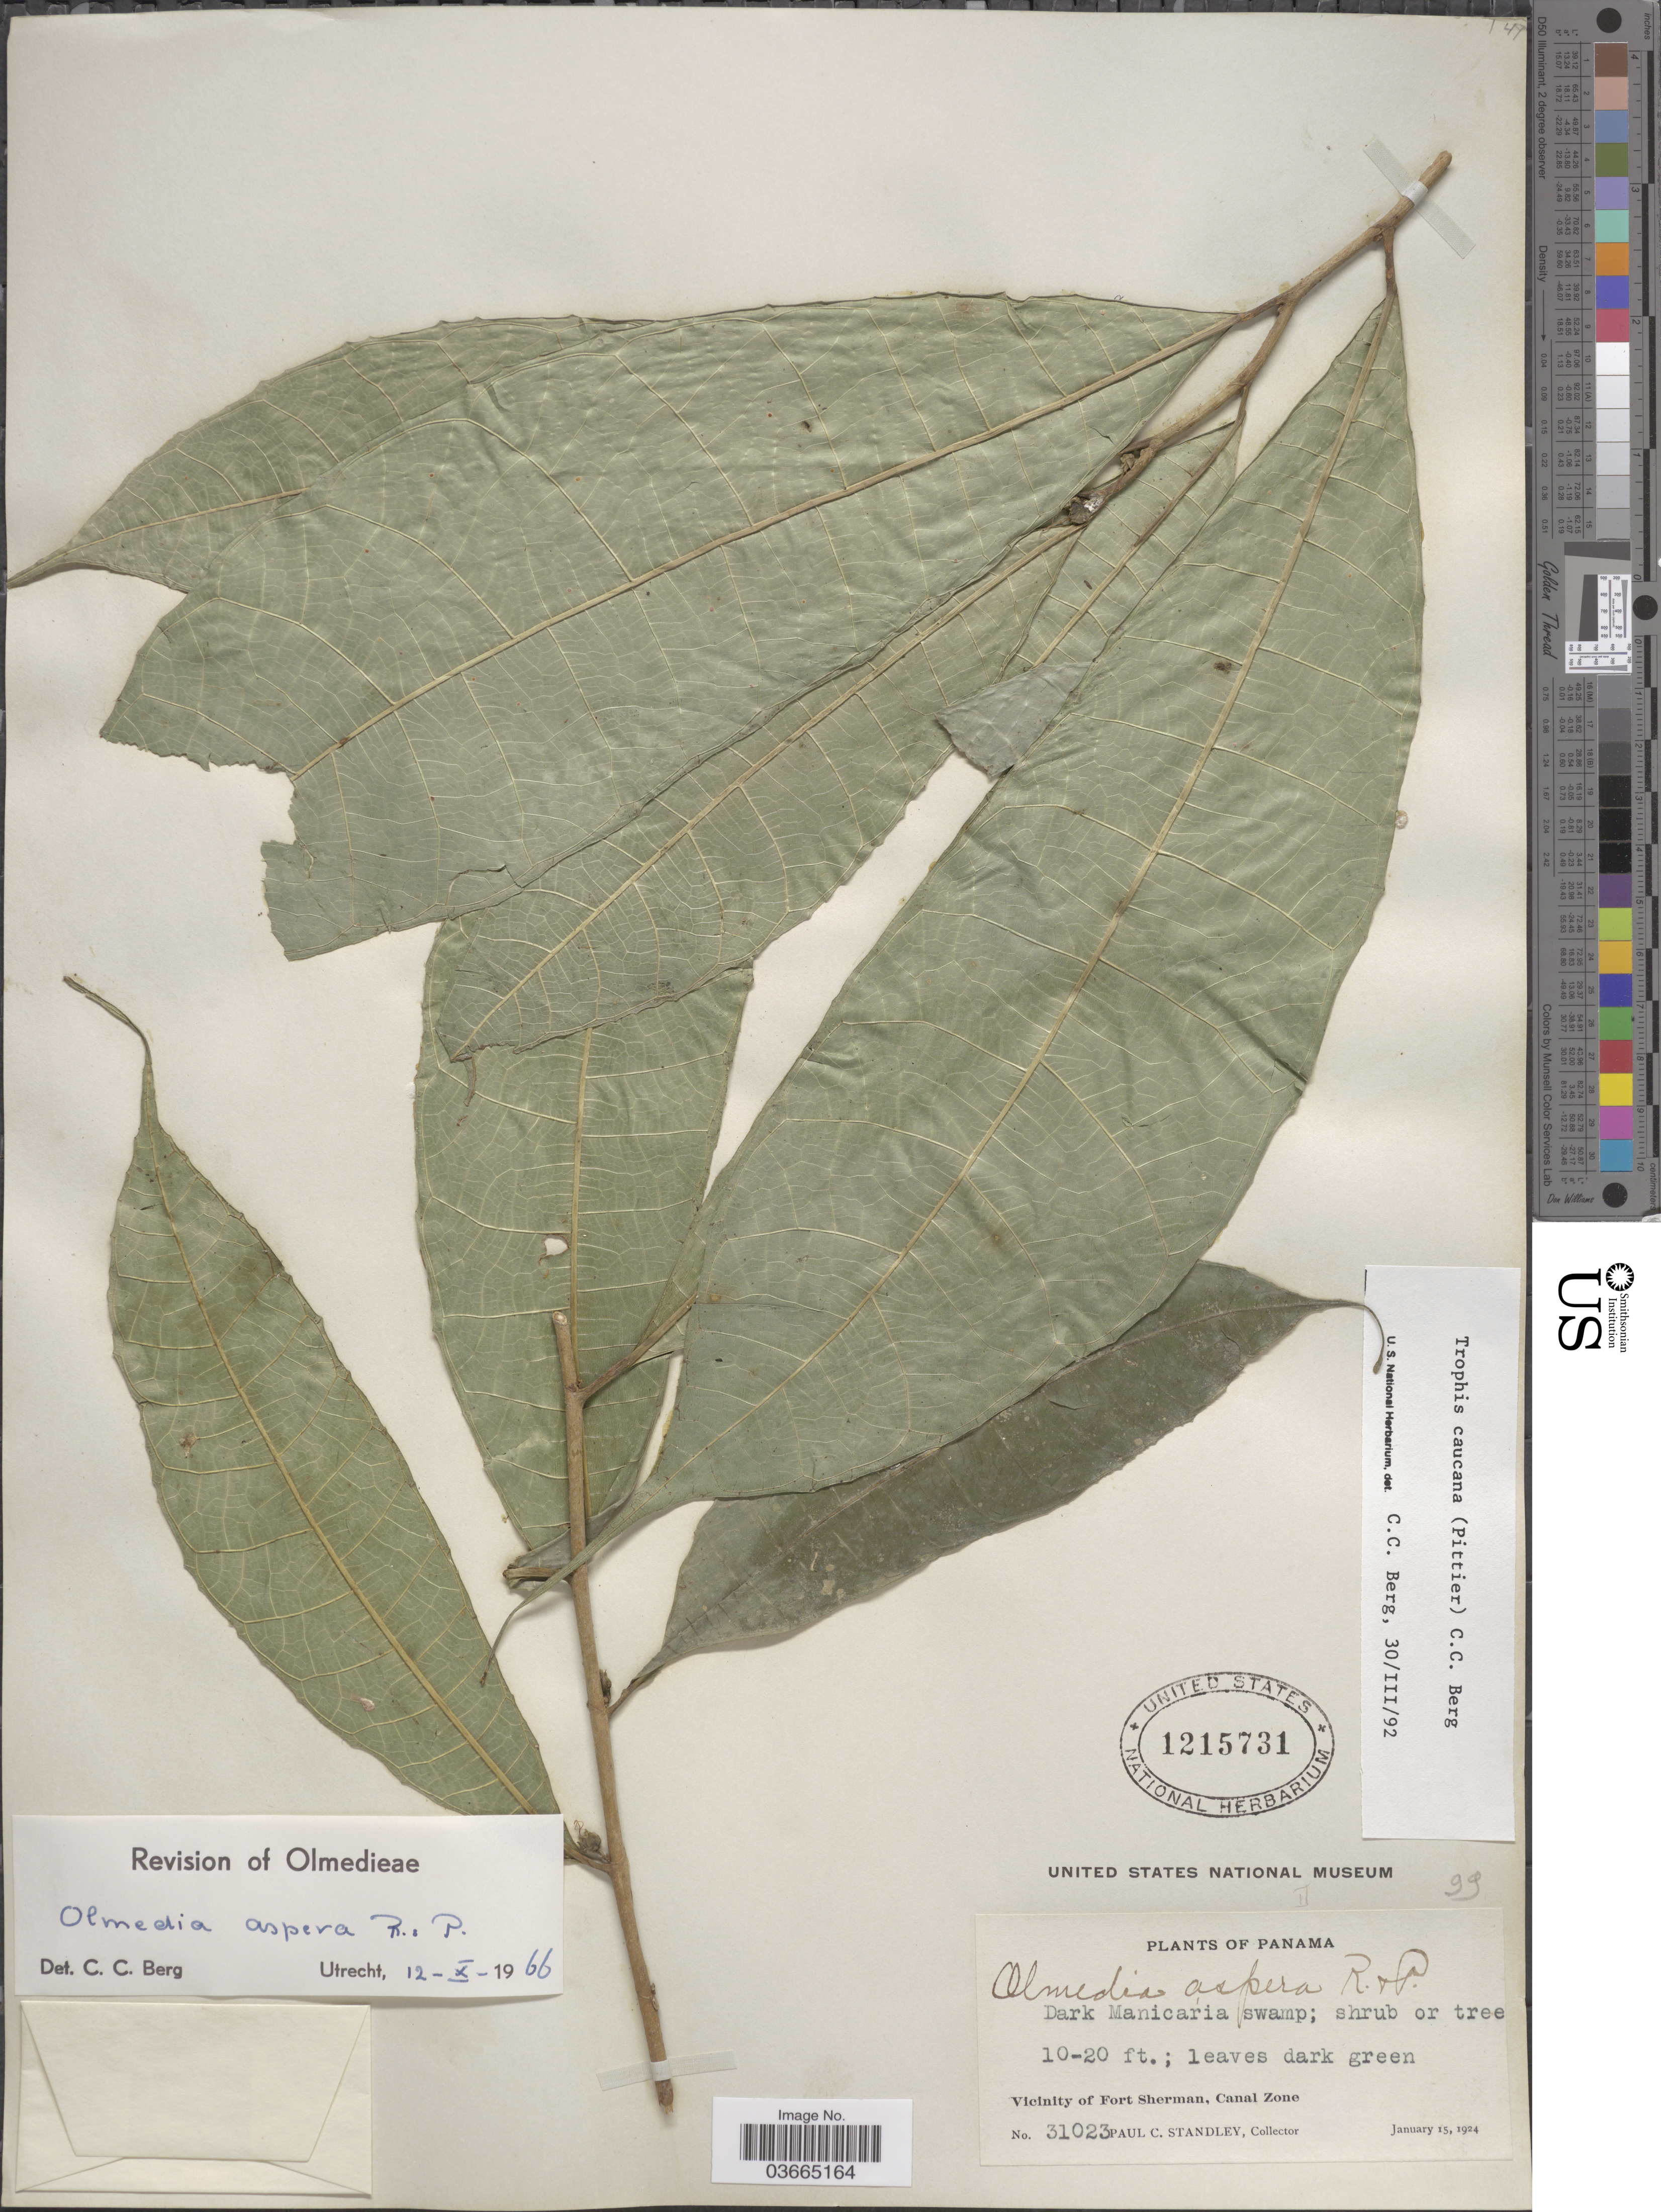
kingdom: Plantae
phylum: Tracheophyta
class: Magnoliopsida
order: Rosales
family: Moraceae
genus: Olmedia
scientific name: Olmedia aspera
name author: Ruiz & Pav.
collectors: P. C. Standley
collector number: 31023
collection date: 1924-01-15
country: Panama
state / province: Colón / Panamá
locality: Vicinity of Fort Sherman, Canal Zone.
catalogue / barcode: US 1215731